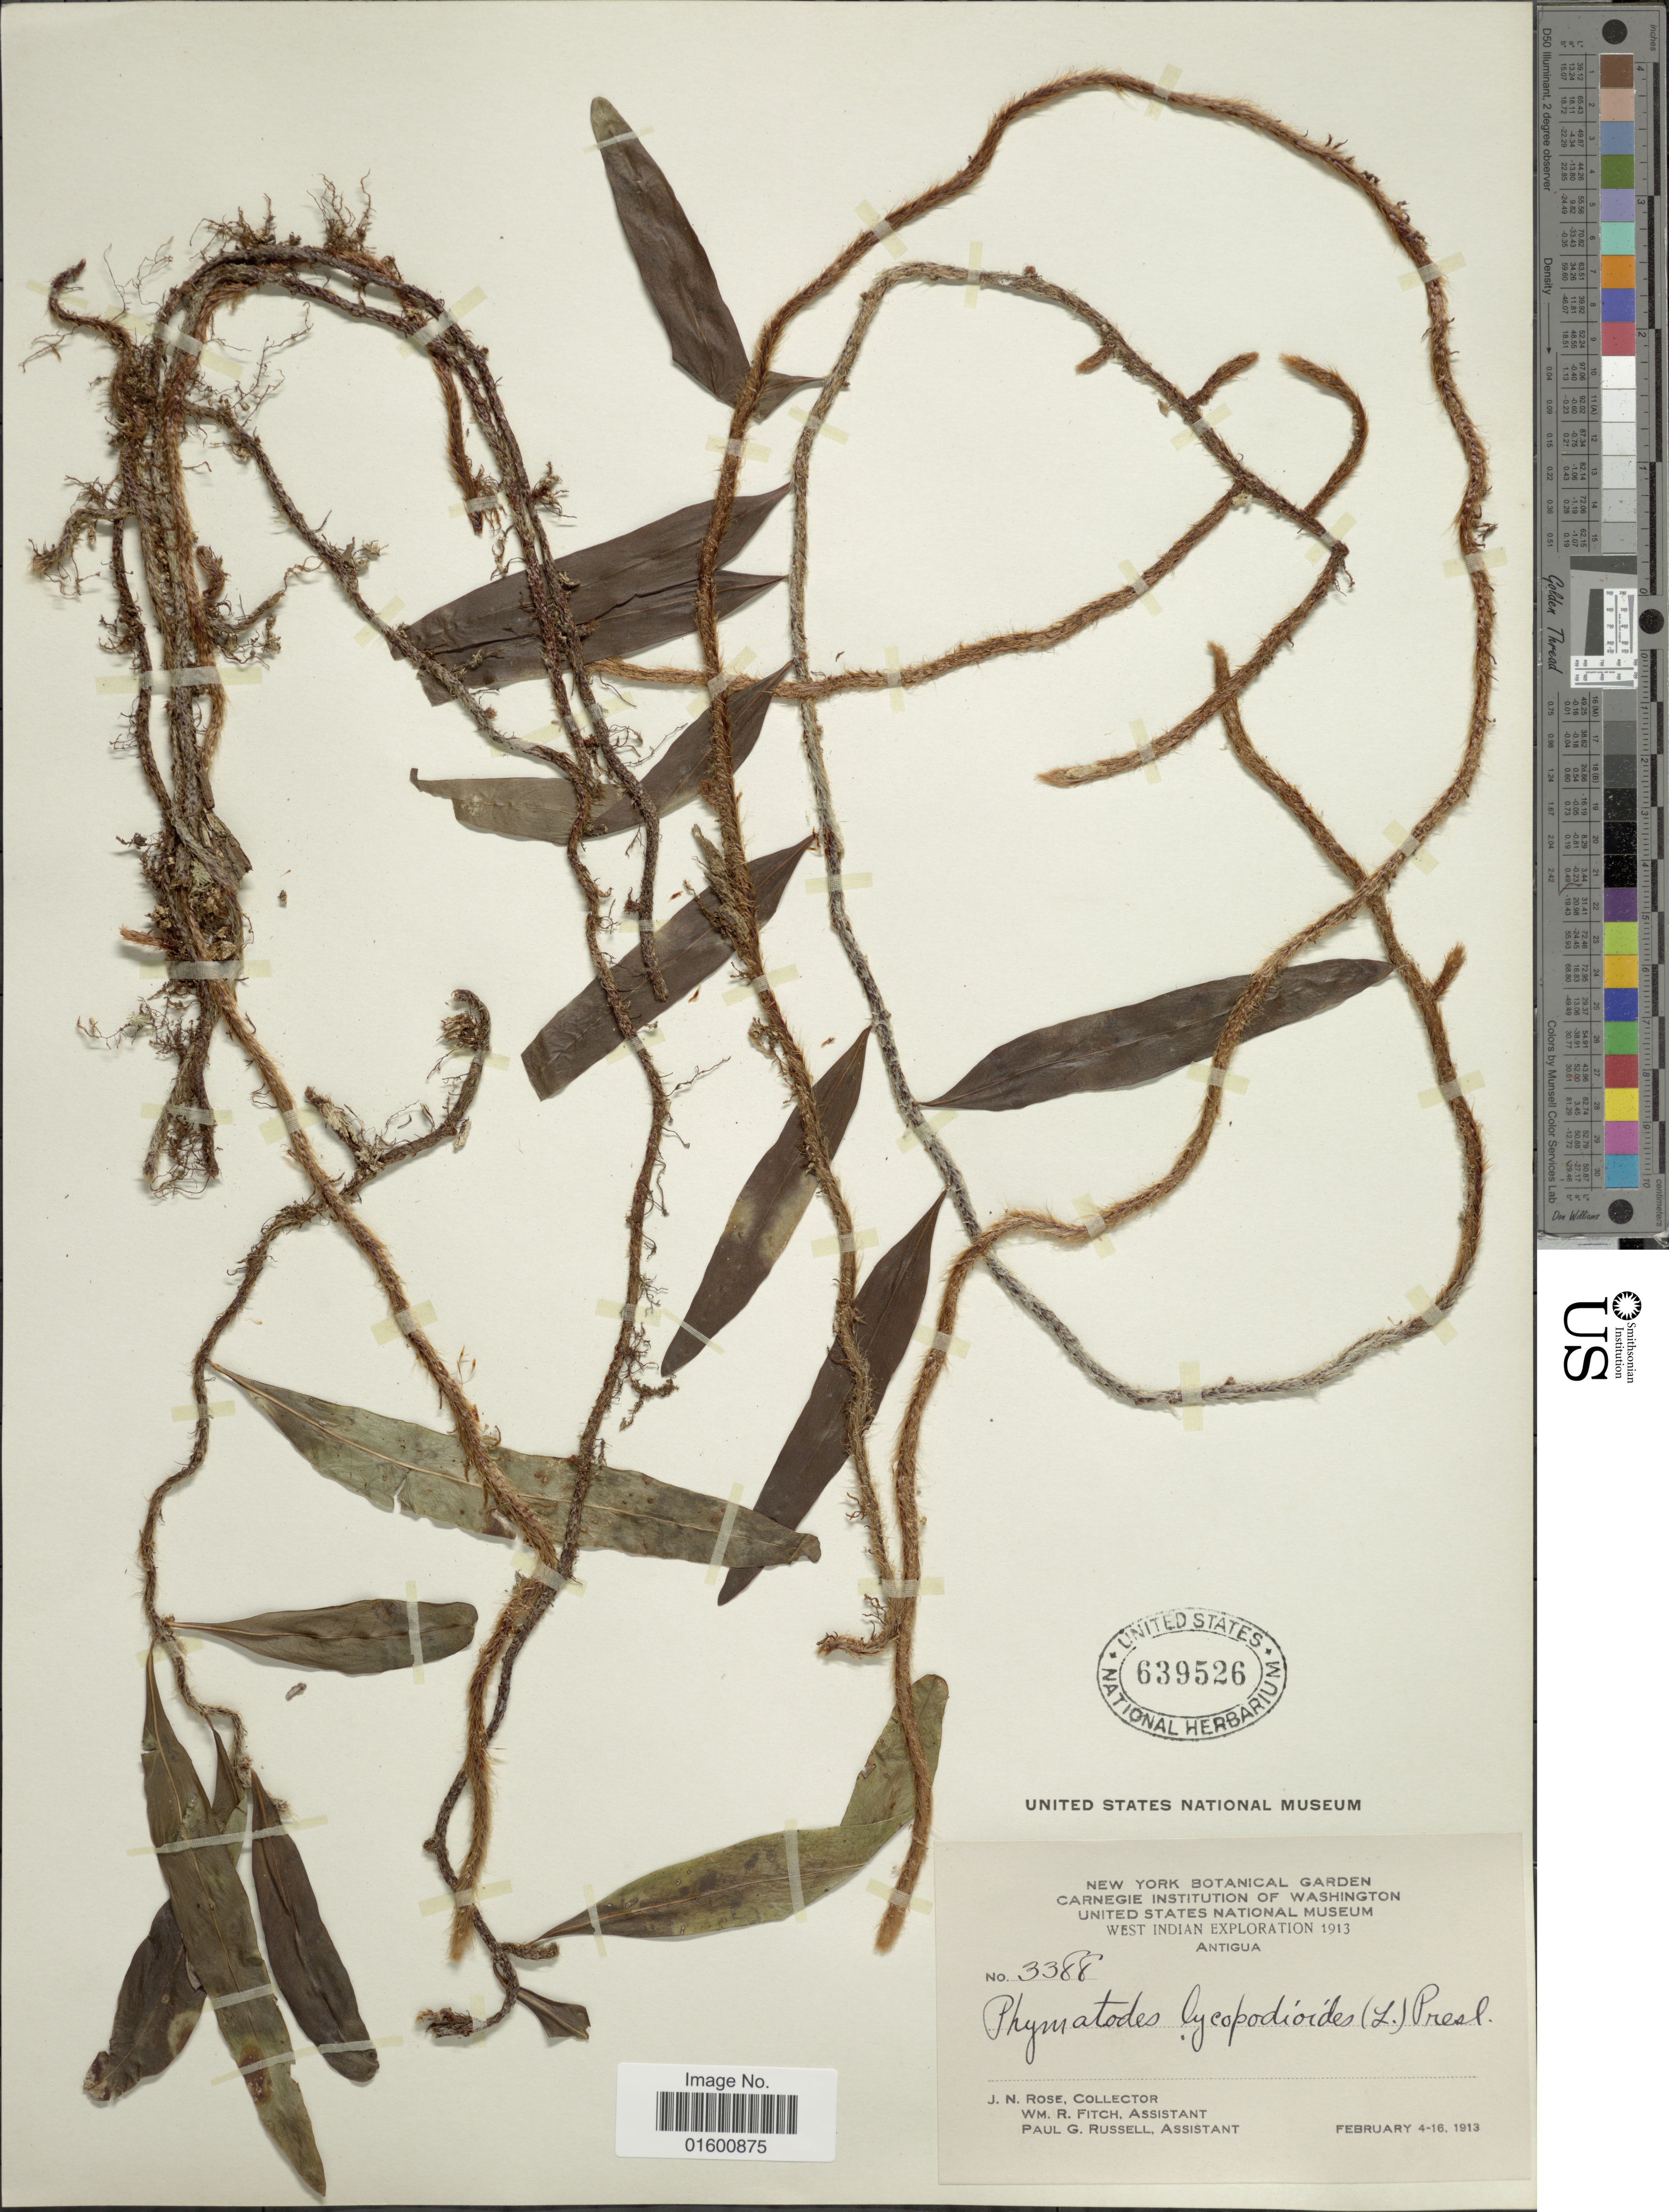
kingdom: Plantae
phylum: Tracheophyta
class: Polypodiopsida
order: Polypodiales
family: Polypodiaceae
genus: Microgramma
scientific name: Microgramma lycopodioides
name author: (L.) Copel.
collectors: J. N. Rose, W. R. Fitch & P. G. Russell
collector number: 3388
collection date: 1913-02-04/1913-02-16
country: Antigua and Barbuda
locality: Antigua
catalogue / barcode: US 639526